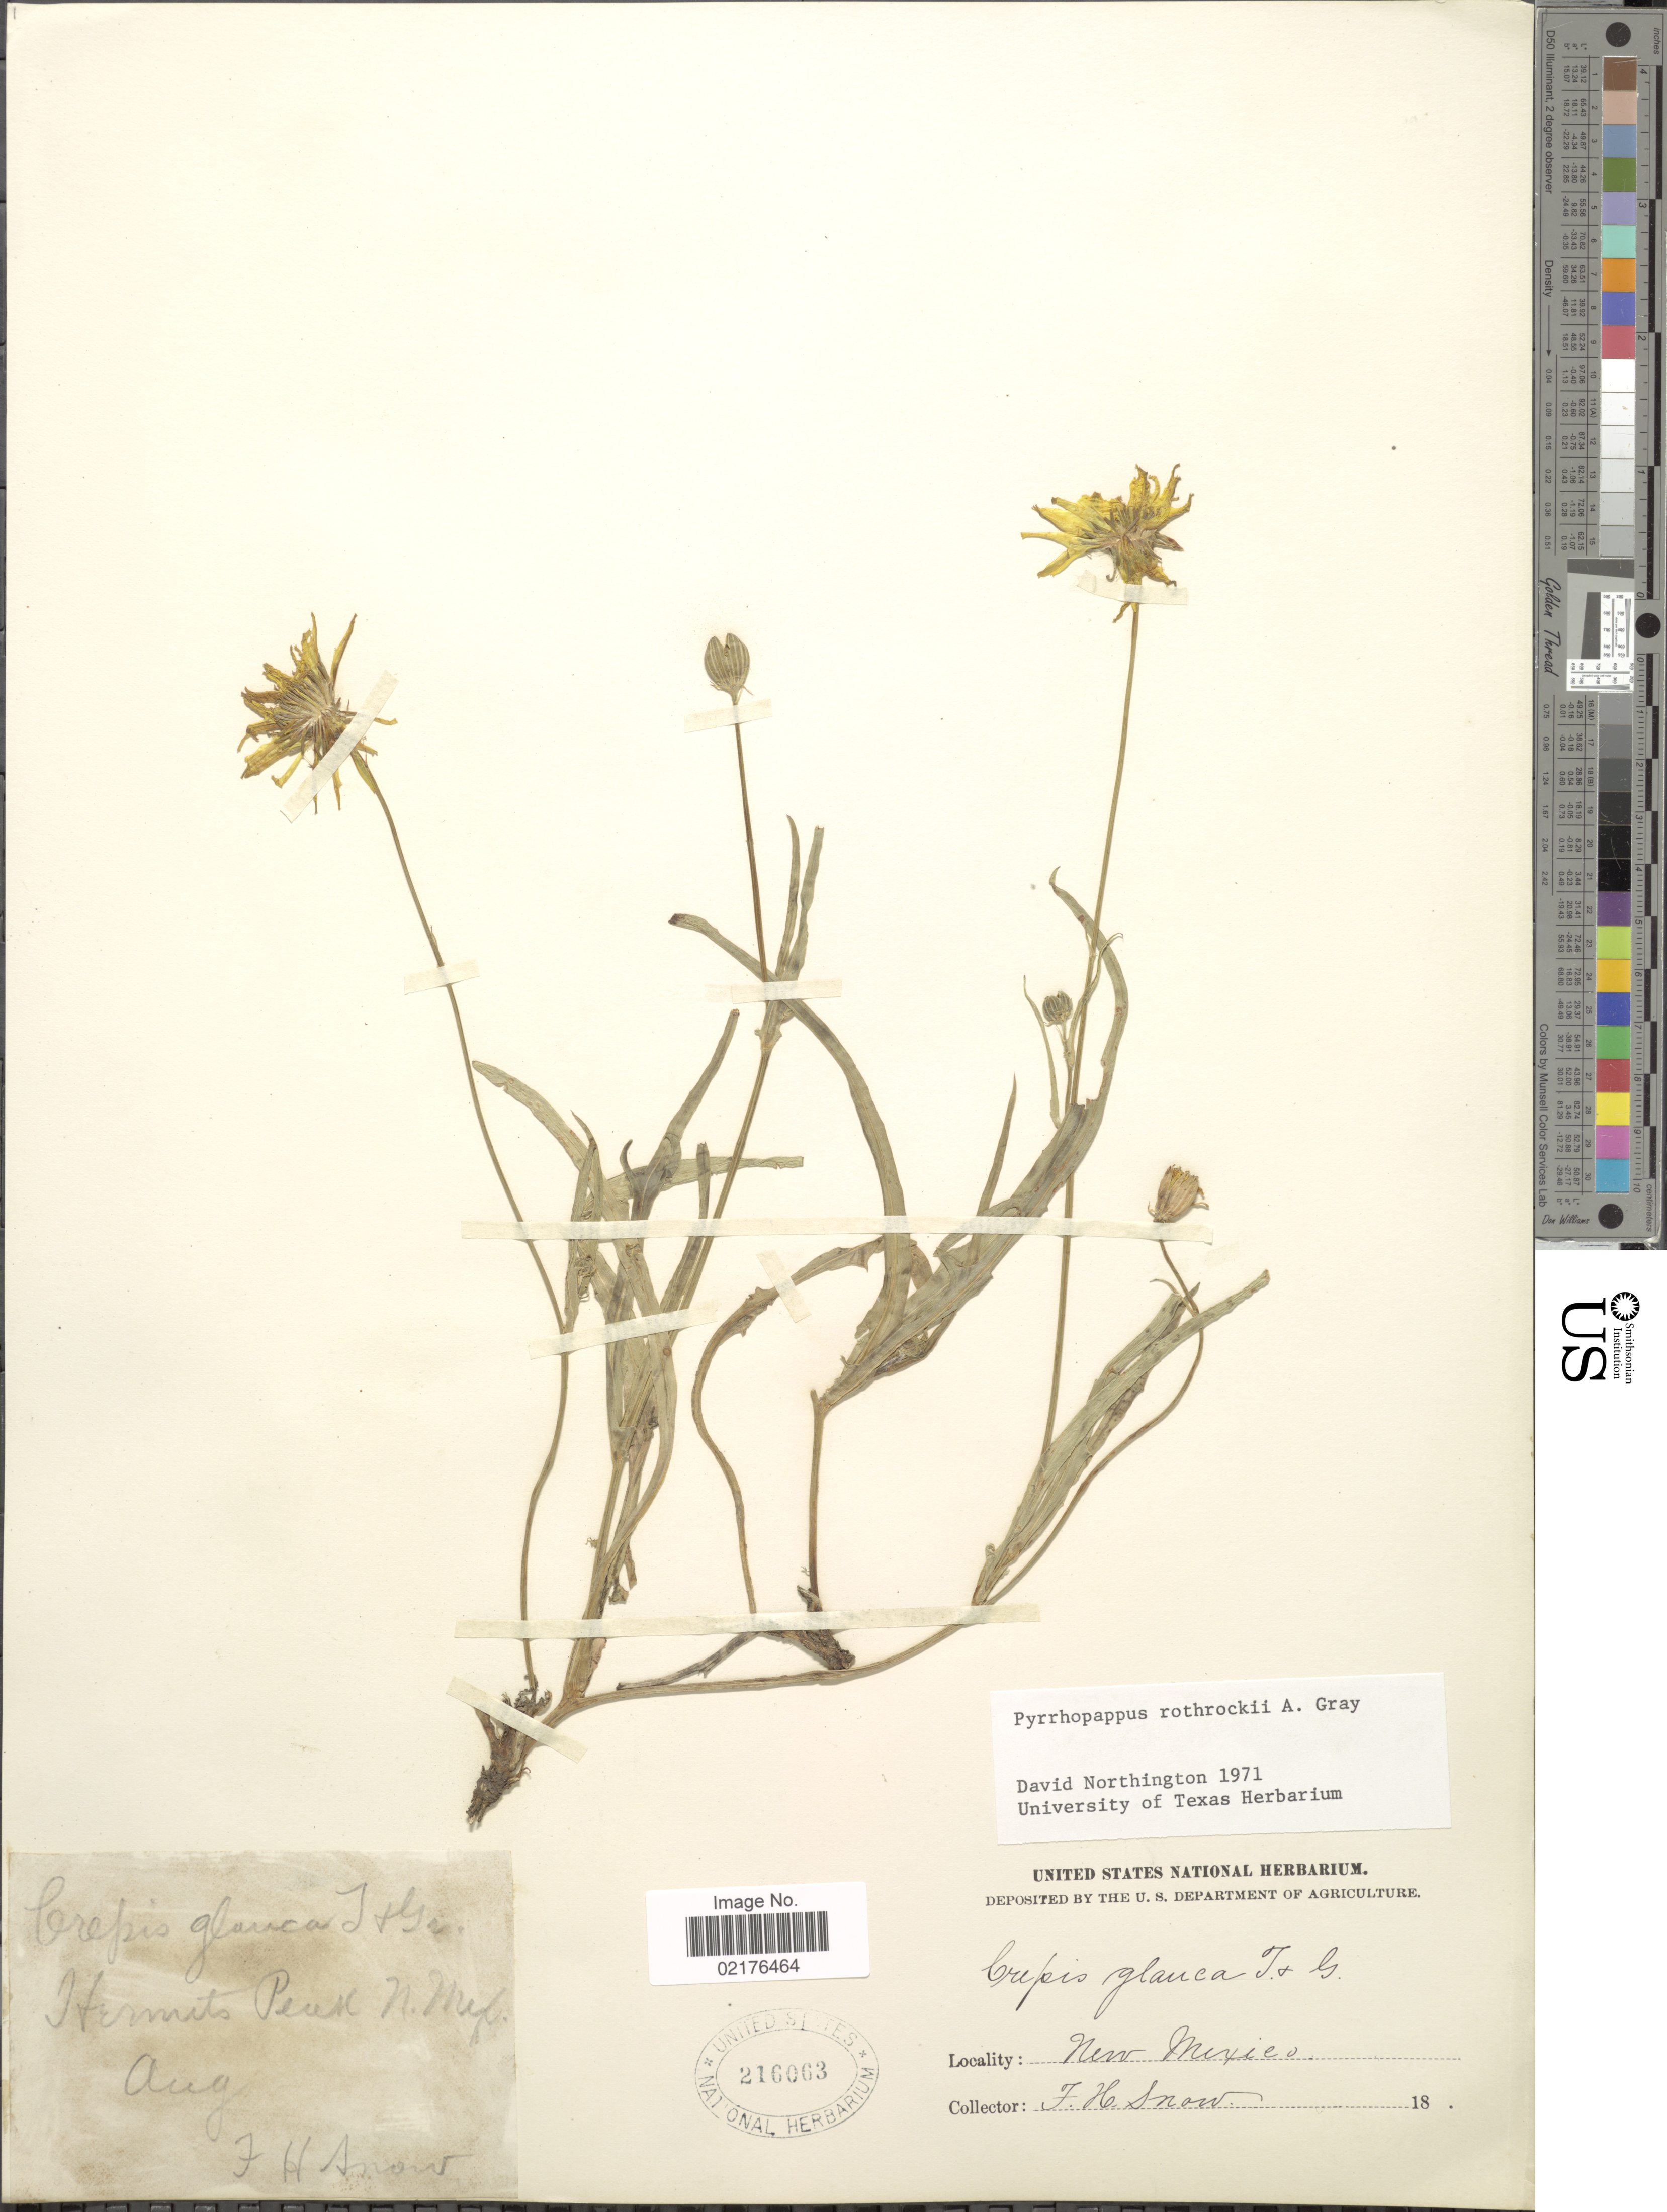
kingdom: Plantae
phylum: Tracheophyta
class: Magnoliopsida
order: Asterales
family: Asteraceae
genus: Pyrrhopappus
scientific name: Pyrrhopappus rothrockii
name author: A. Gray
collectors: F. H. Snow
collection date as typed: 18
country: United States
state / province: New Mexico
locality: Hermits Peak, N. Mex.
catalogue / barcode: US 216063